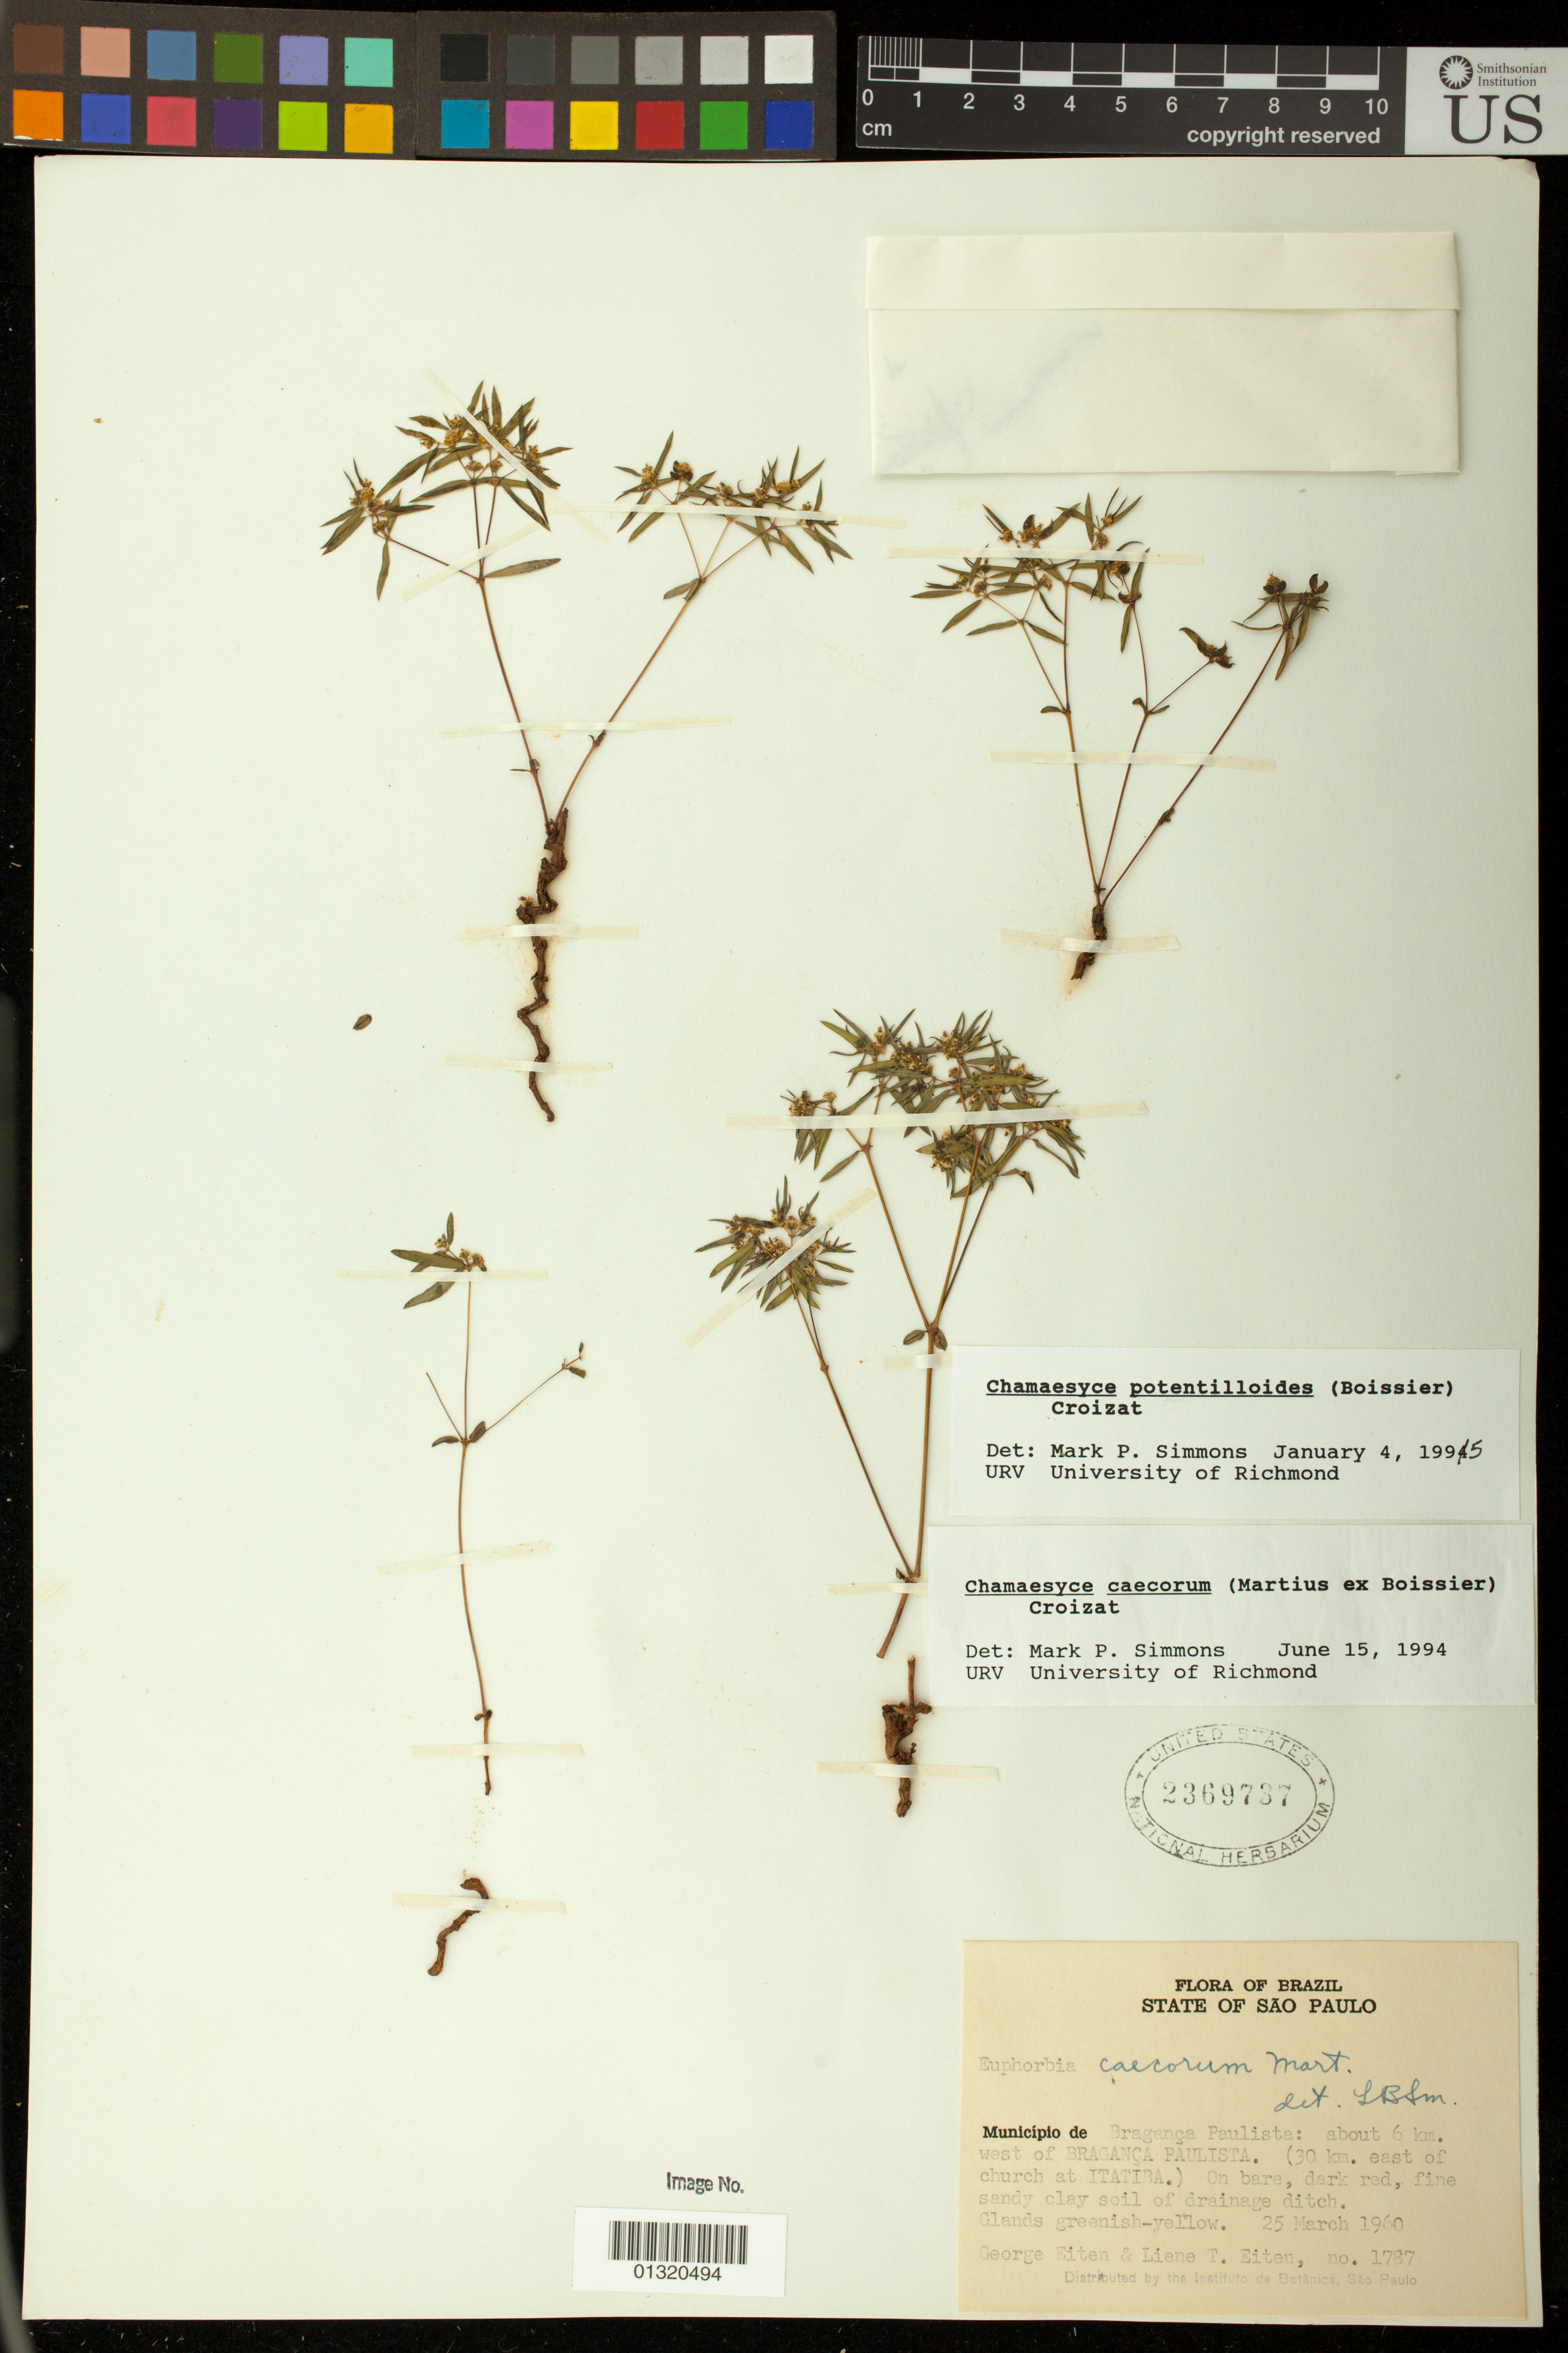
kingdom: Plantae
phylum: Tracheophyta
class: Magnoliopsida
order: Malpighiales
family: Euphorbiaceae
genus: Euphorbia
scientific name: Euphorbia potentilloides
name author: Boiss.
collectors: G. Eiten & L. T. Eiten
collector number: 1787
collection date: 1960-03-25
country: Brazil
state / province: São Paulo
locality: Bragança Paulista: about 6 km. west of Bragança Paulista. (30 km. east of church at Itatiba.)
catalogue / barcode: US 2369737